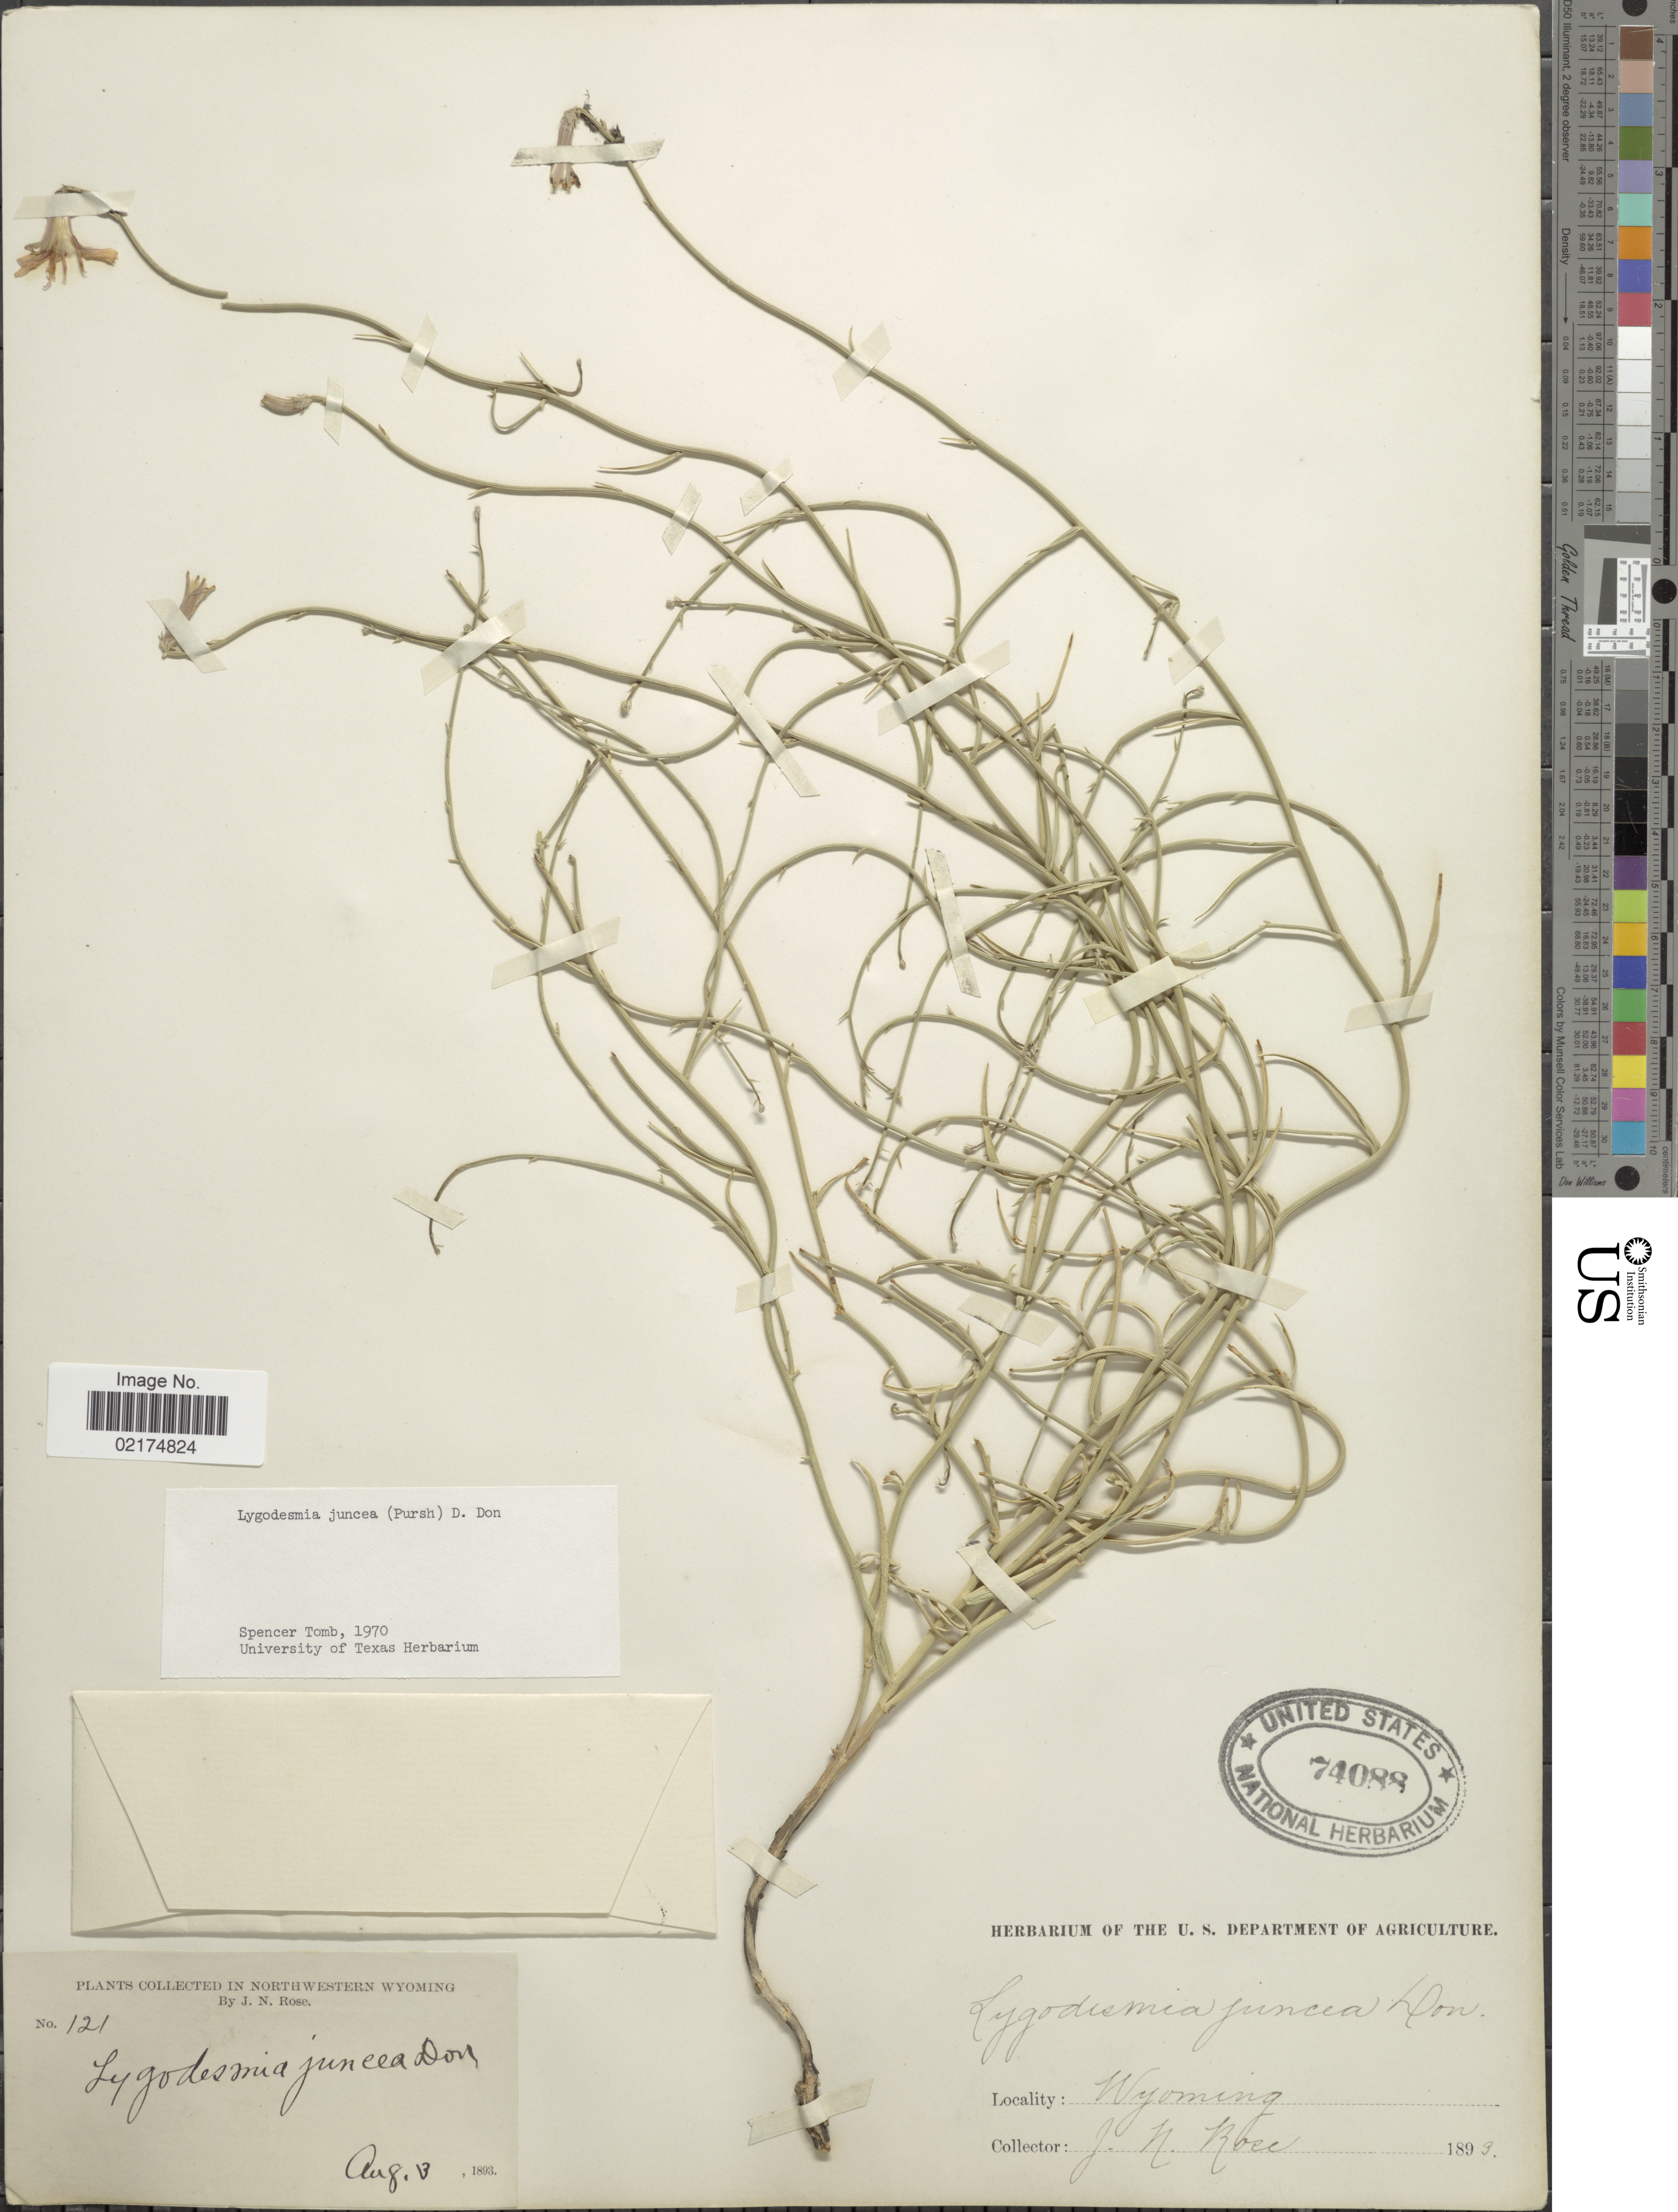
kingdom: Plantae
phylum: Tracheophyta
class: Magnoliopsida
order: Asterales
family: Asteraceae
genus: Lygodesmia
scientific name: Lygodesmia juncea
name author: D. Don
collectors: J. N. Rose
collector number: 121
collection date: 1893-08-03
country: United States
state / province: Wyoming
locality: Northwestern Wyoming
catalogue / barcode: US 74088